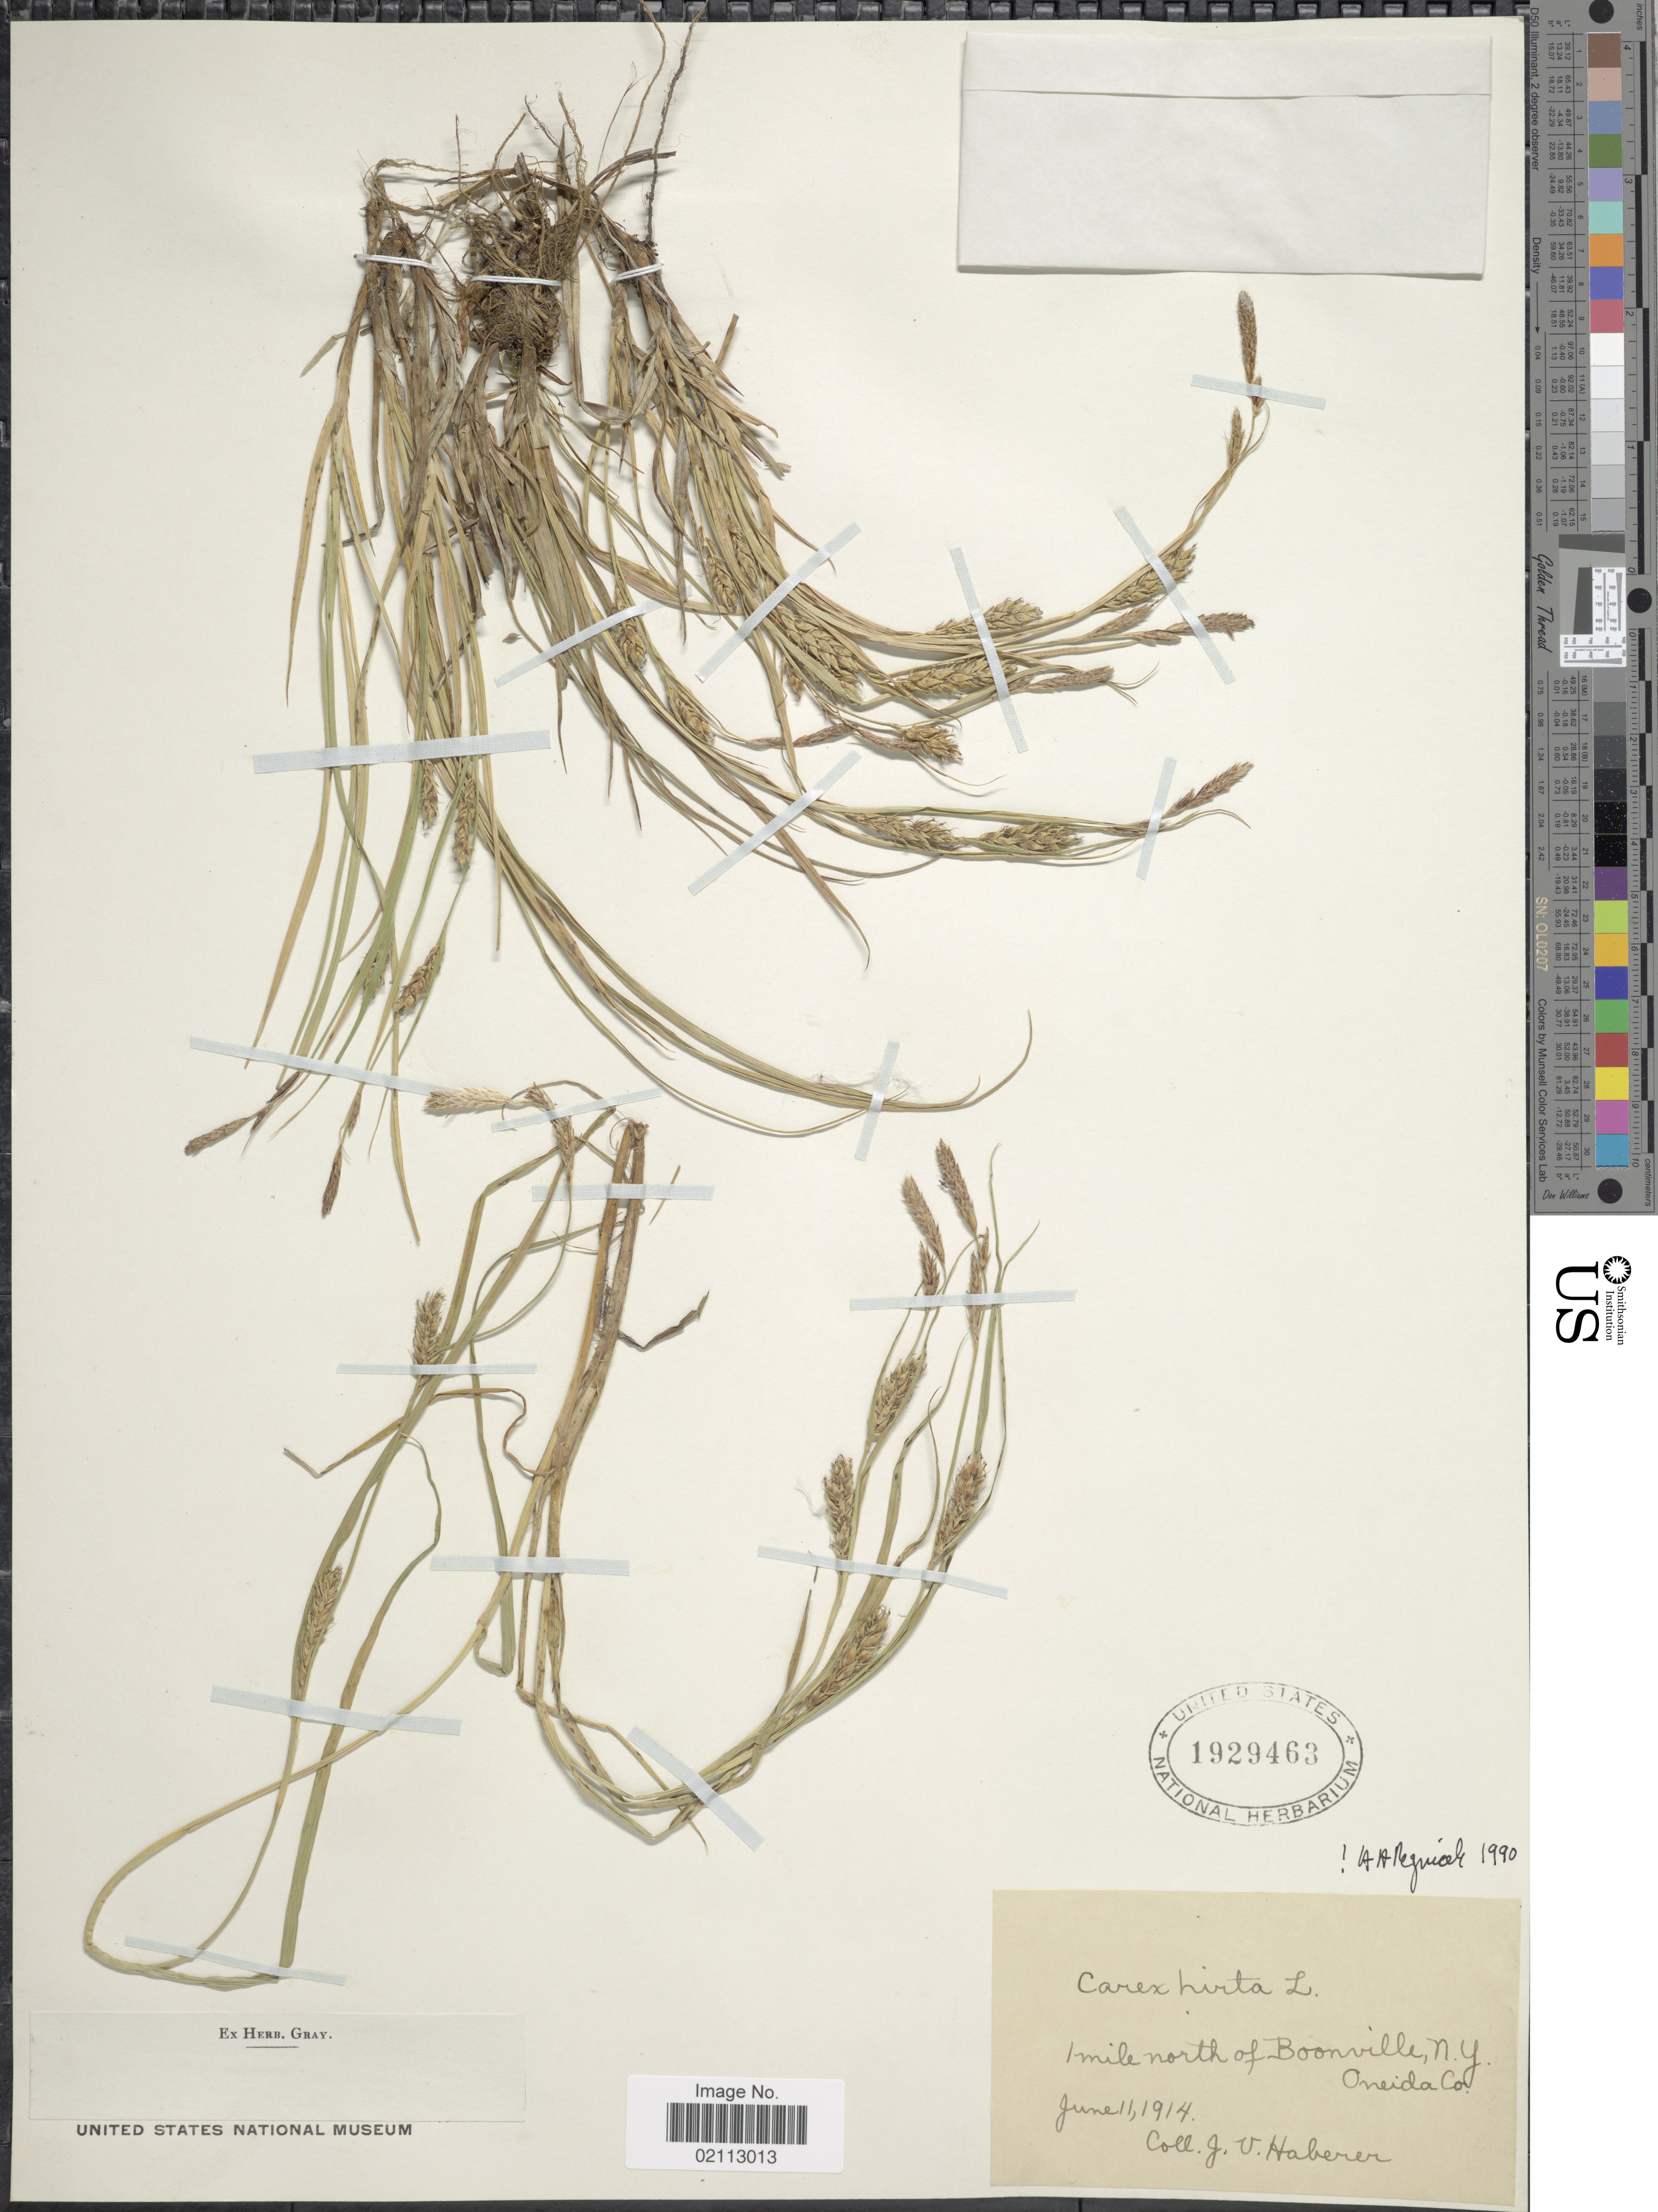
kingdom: Plantae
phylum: Tracheophyta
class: Liliopsida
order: Poales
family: Cyperaceae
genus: Carex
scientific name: Carex hirta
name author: L.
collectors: J. V. Haberer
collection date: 1914-06-11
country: United States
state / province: New York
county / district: Oneida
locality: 1 miles north of Boonville, N.Y. Oneida Co.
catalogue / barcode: US 1929463